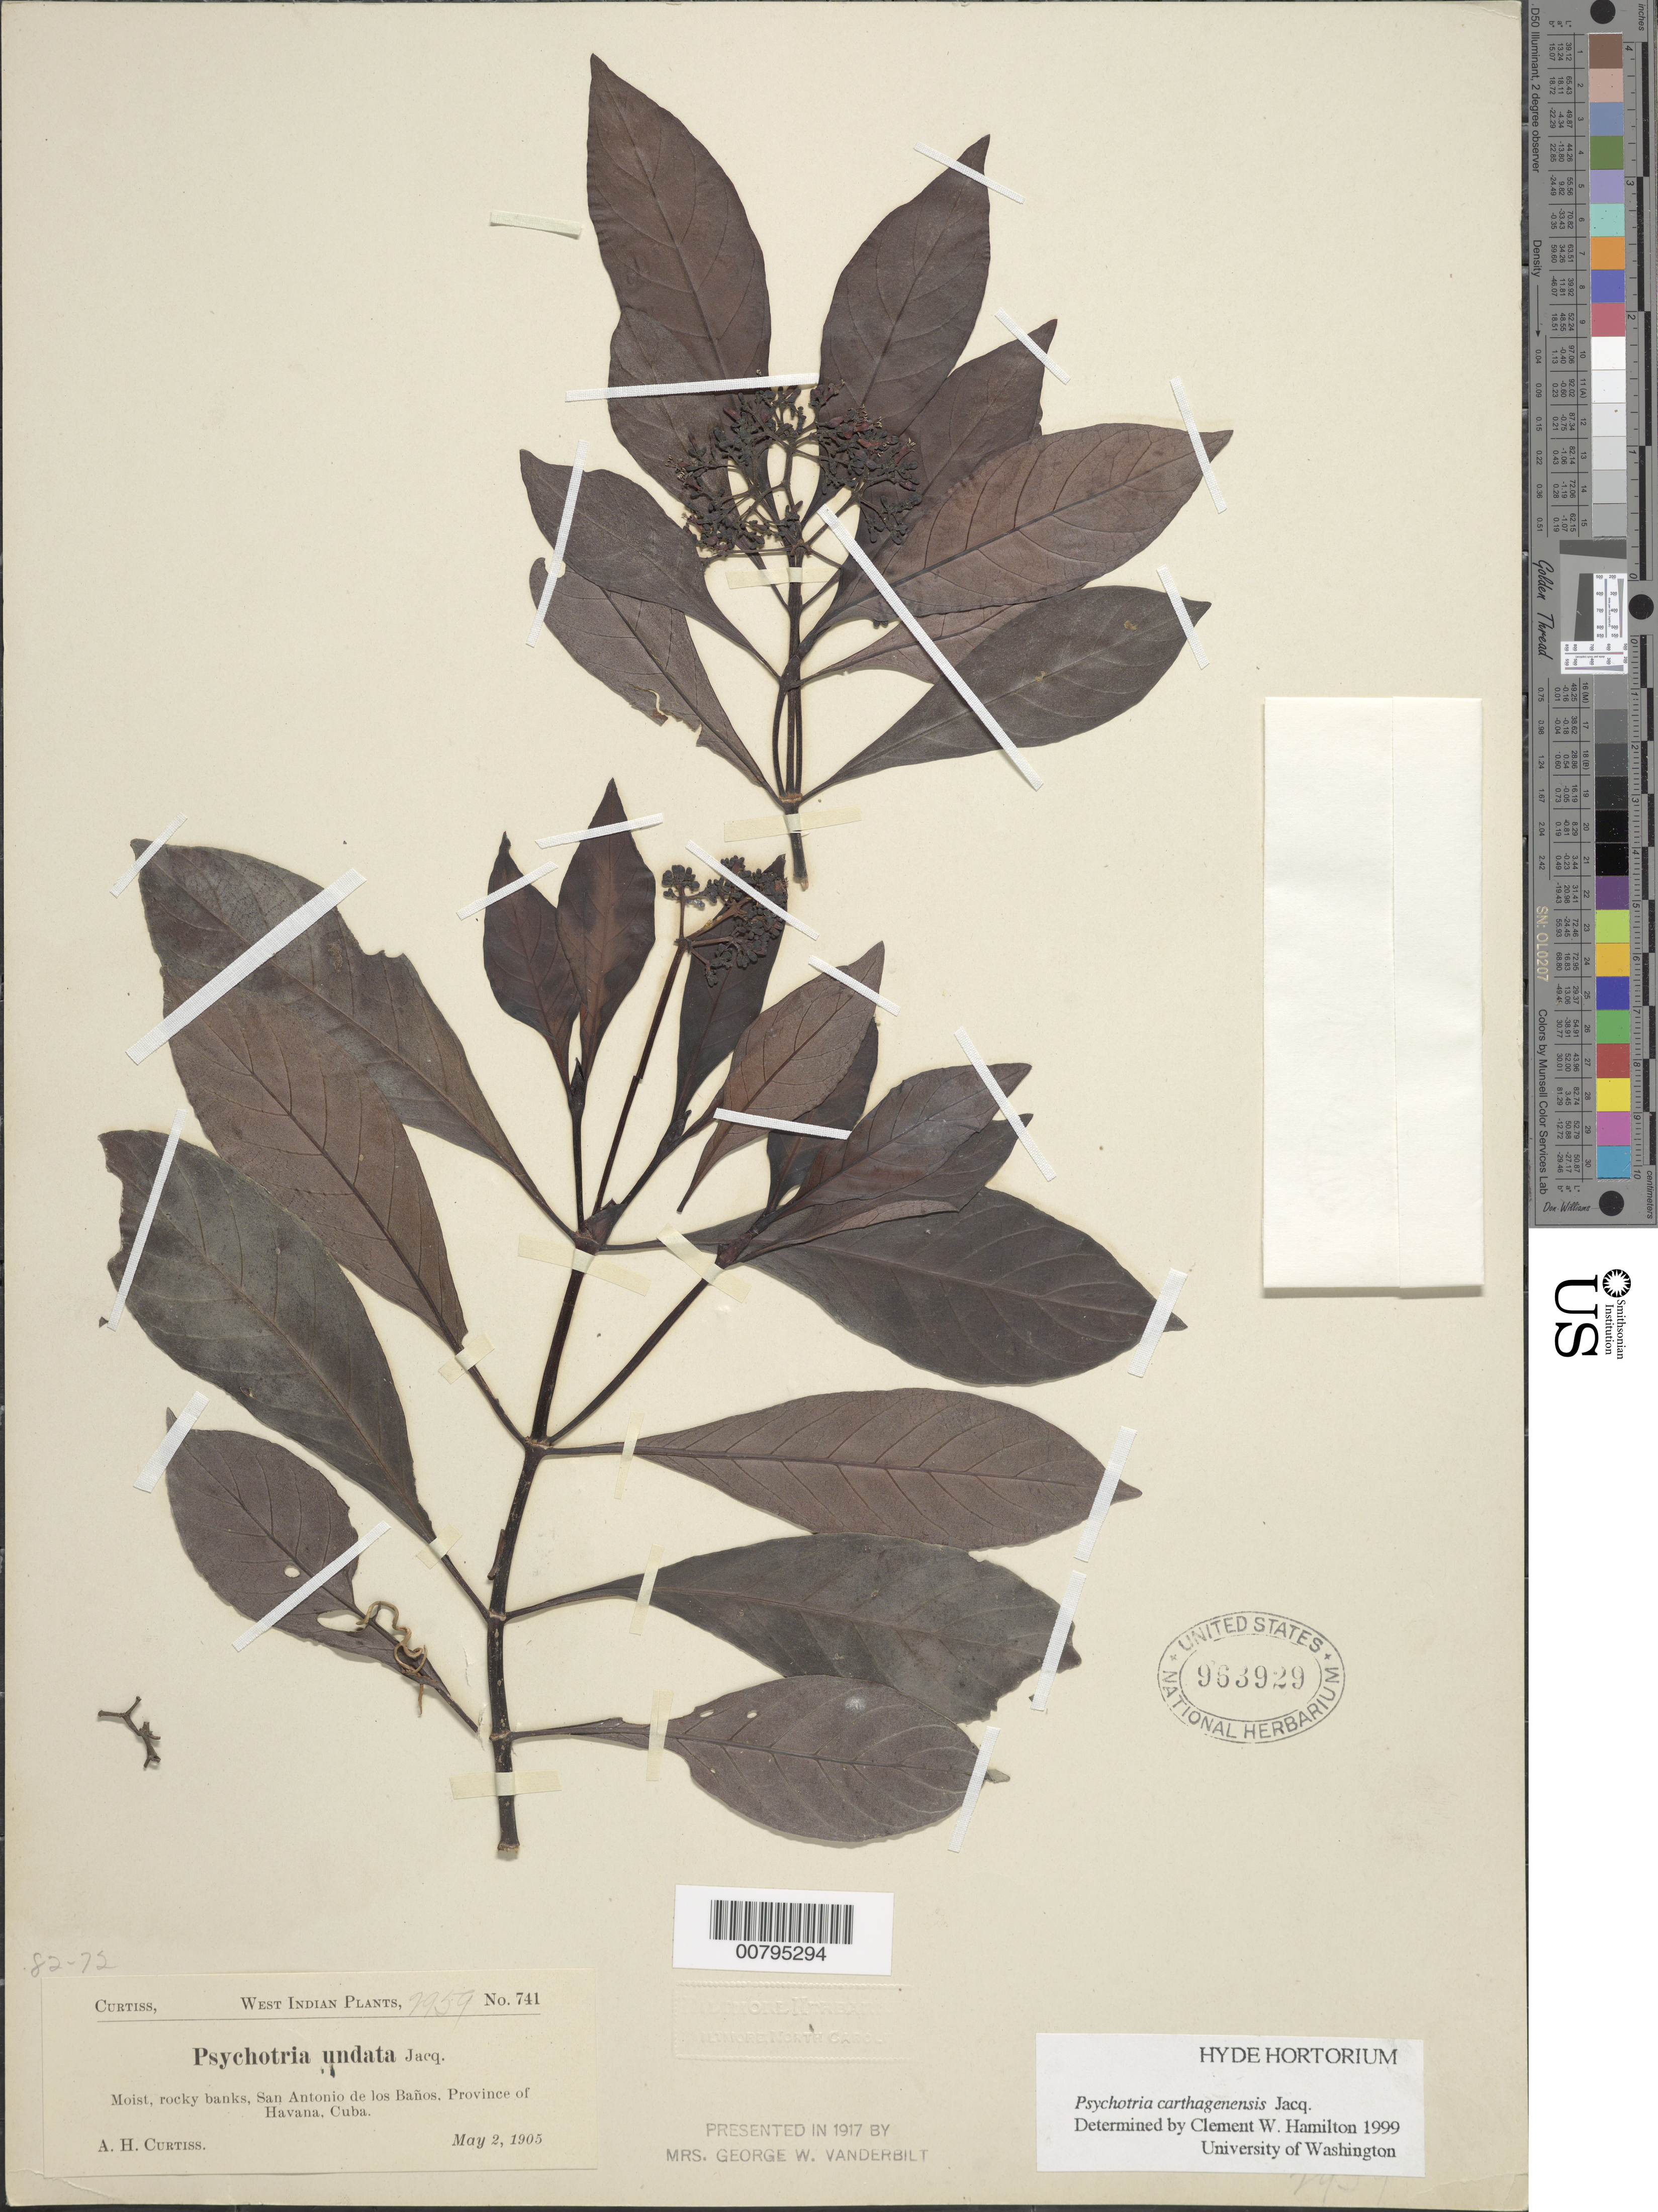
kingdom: Plantae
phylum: Tracheophyta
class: Magnoliopsida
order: Gentianales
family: Rubiaceae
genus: Psychotria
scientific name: Psychotria carthagenensis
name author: Jacq.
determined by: Hamilton, C. W.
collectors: A. H. Curtiss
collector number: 741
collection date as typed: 02 May 1905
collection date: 1905-05-02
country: Cuba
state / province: La Habana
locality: San Antonio de los Banos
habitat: Moist, rocky banks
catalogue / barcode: US 963929